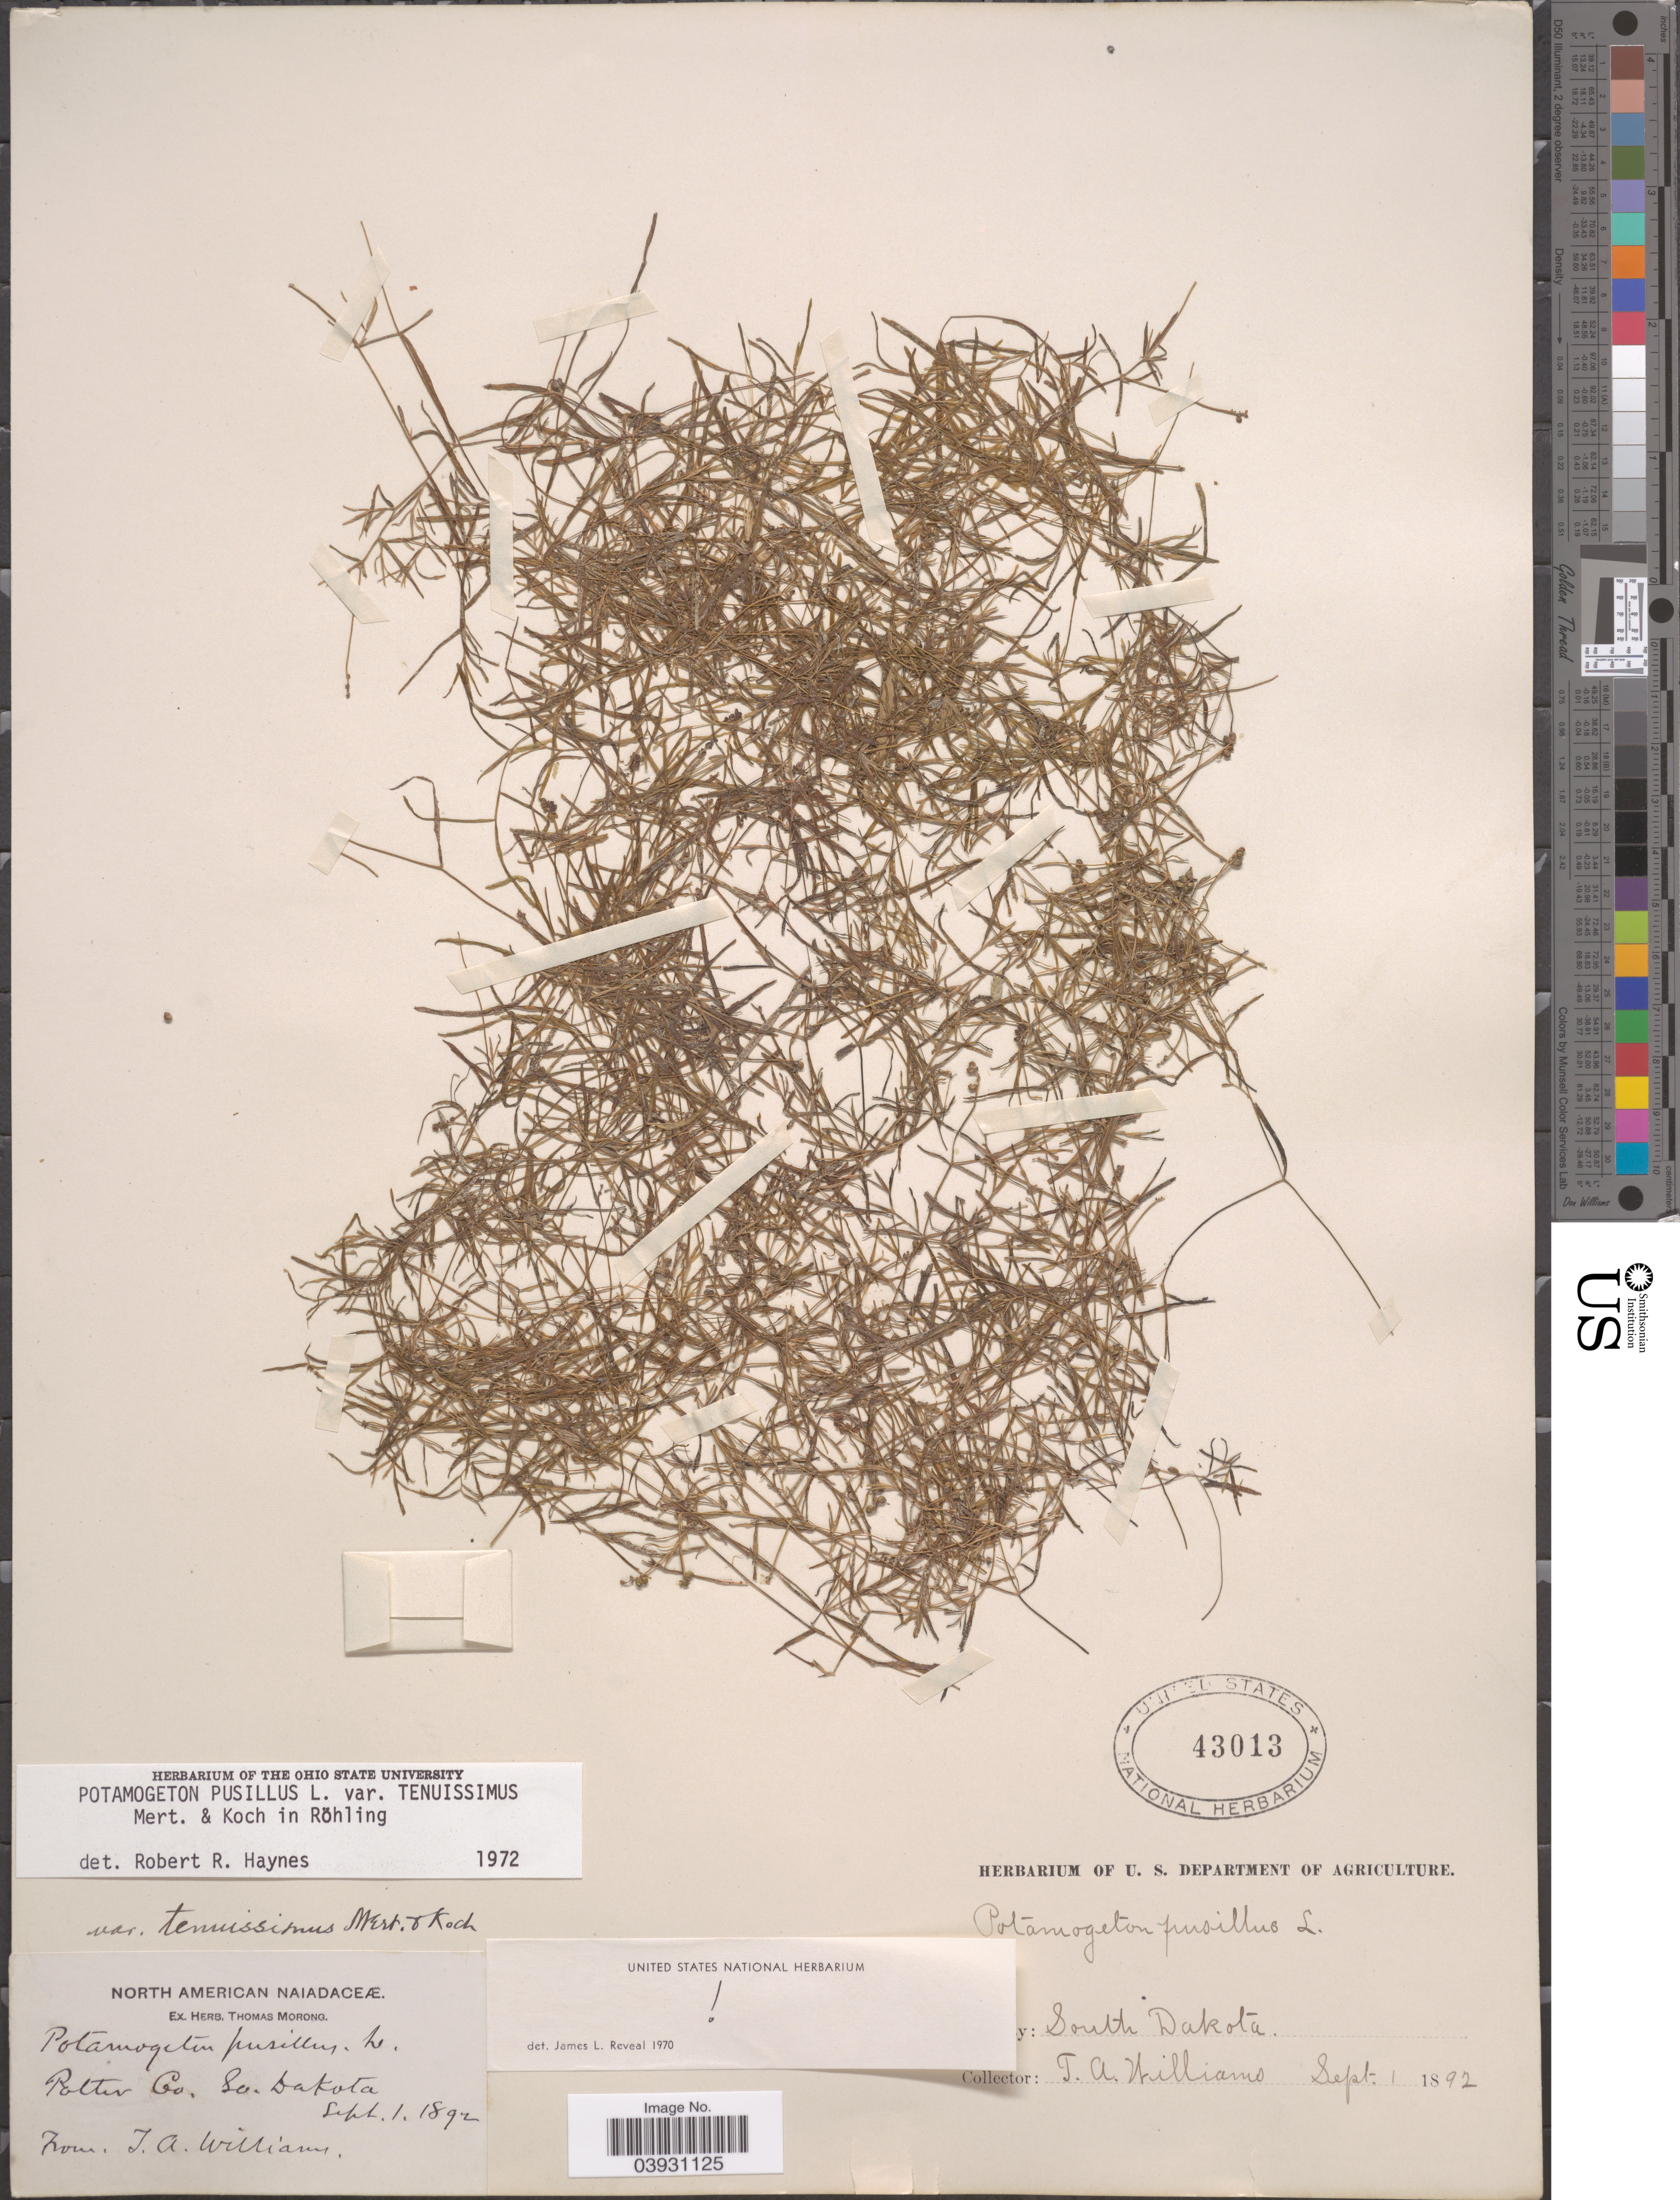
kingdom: Plantae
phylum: Tracheophyta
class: Liliopsida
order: Alismatales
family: Potamogetonaceae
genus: Potamogeton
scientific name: Potamogeton pusillus subsp. tenuissimus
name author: Mert. & W.D.J. Koch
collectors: T. Williams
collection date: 1892-09-01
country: United States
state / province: South Dakota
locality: Potter Co.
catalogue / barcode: US 43013